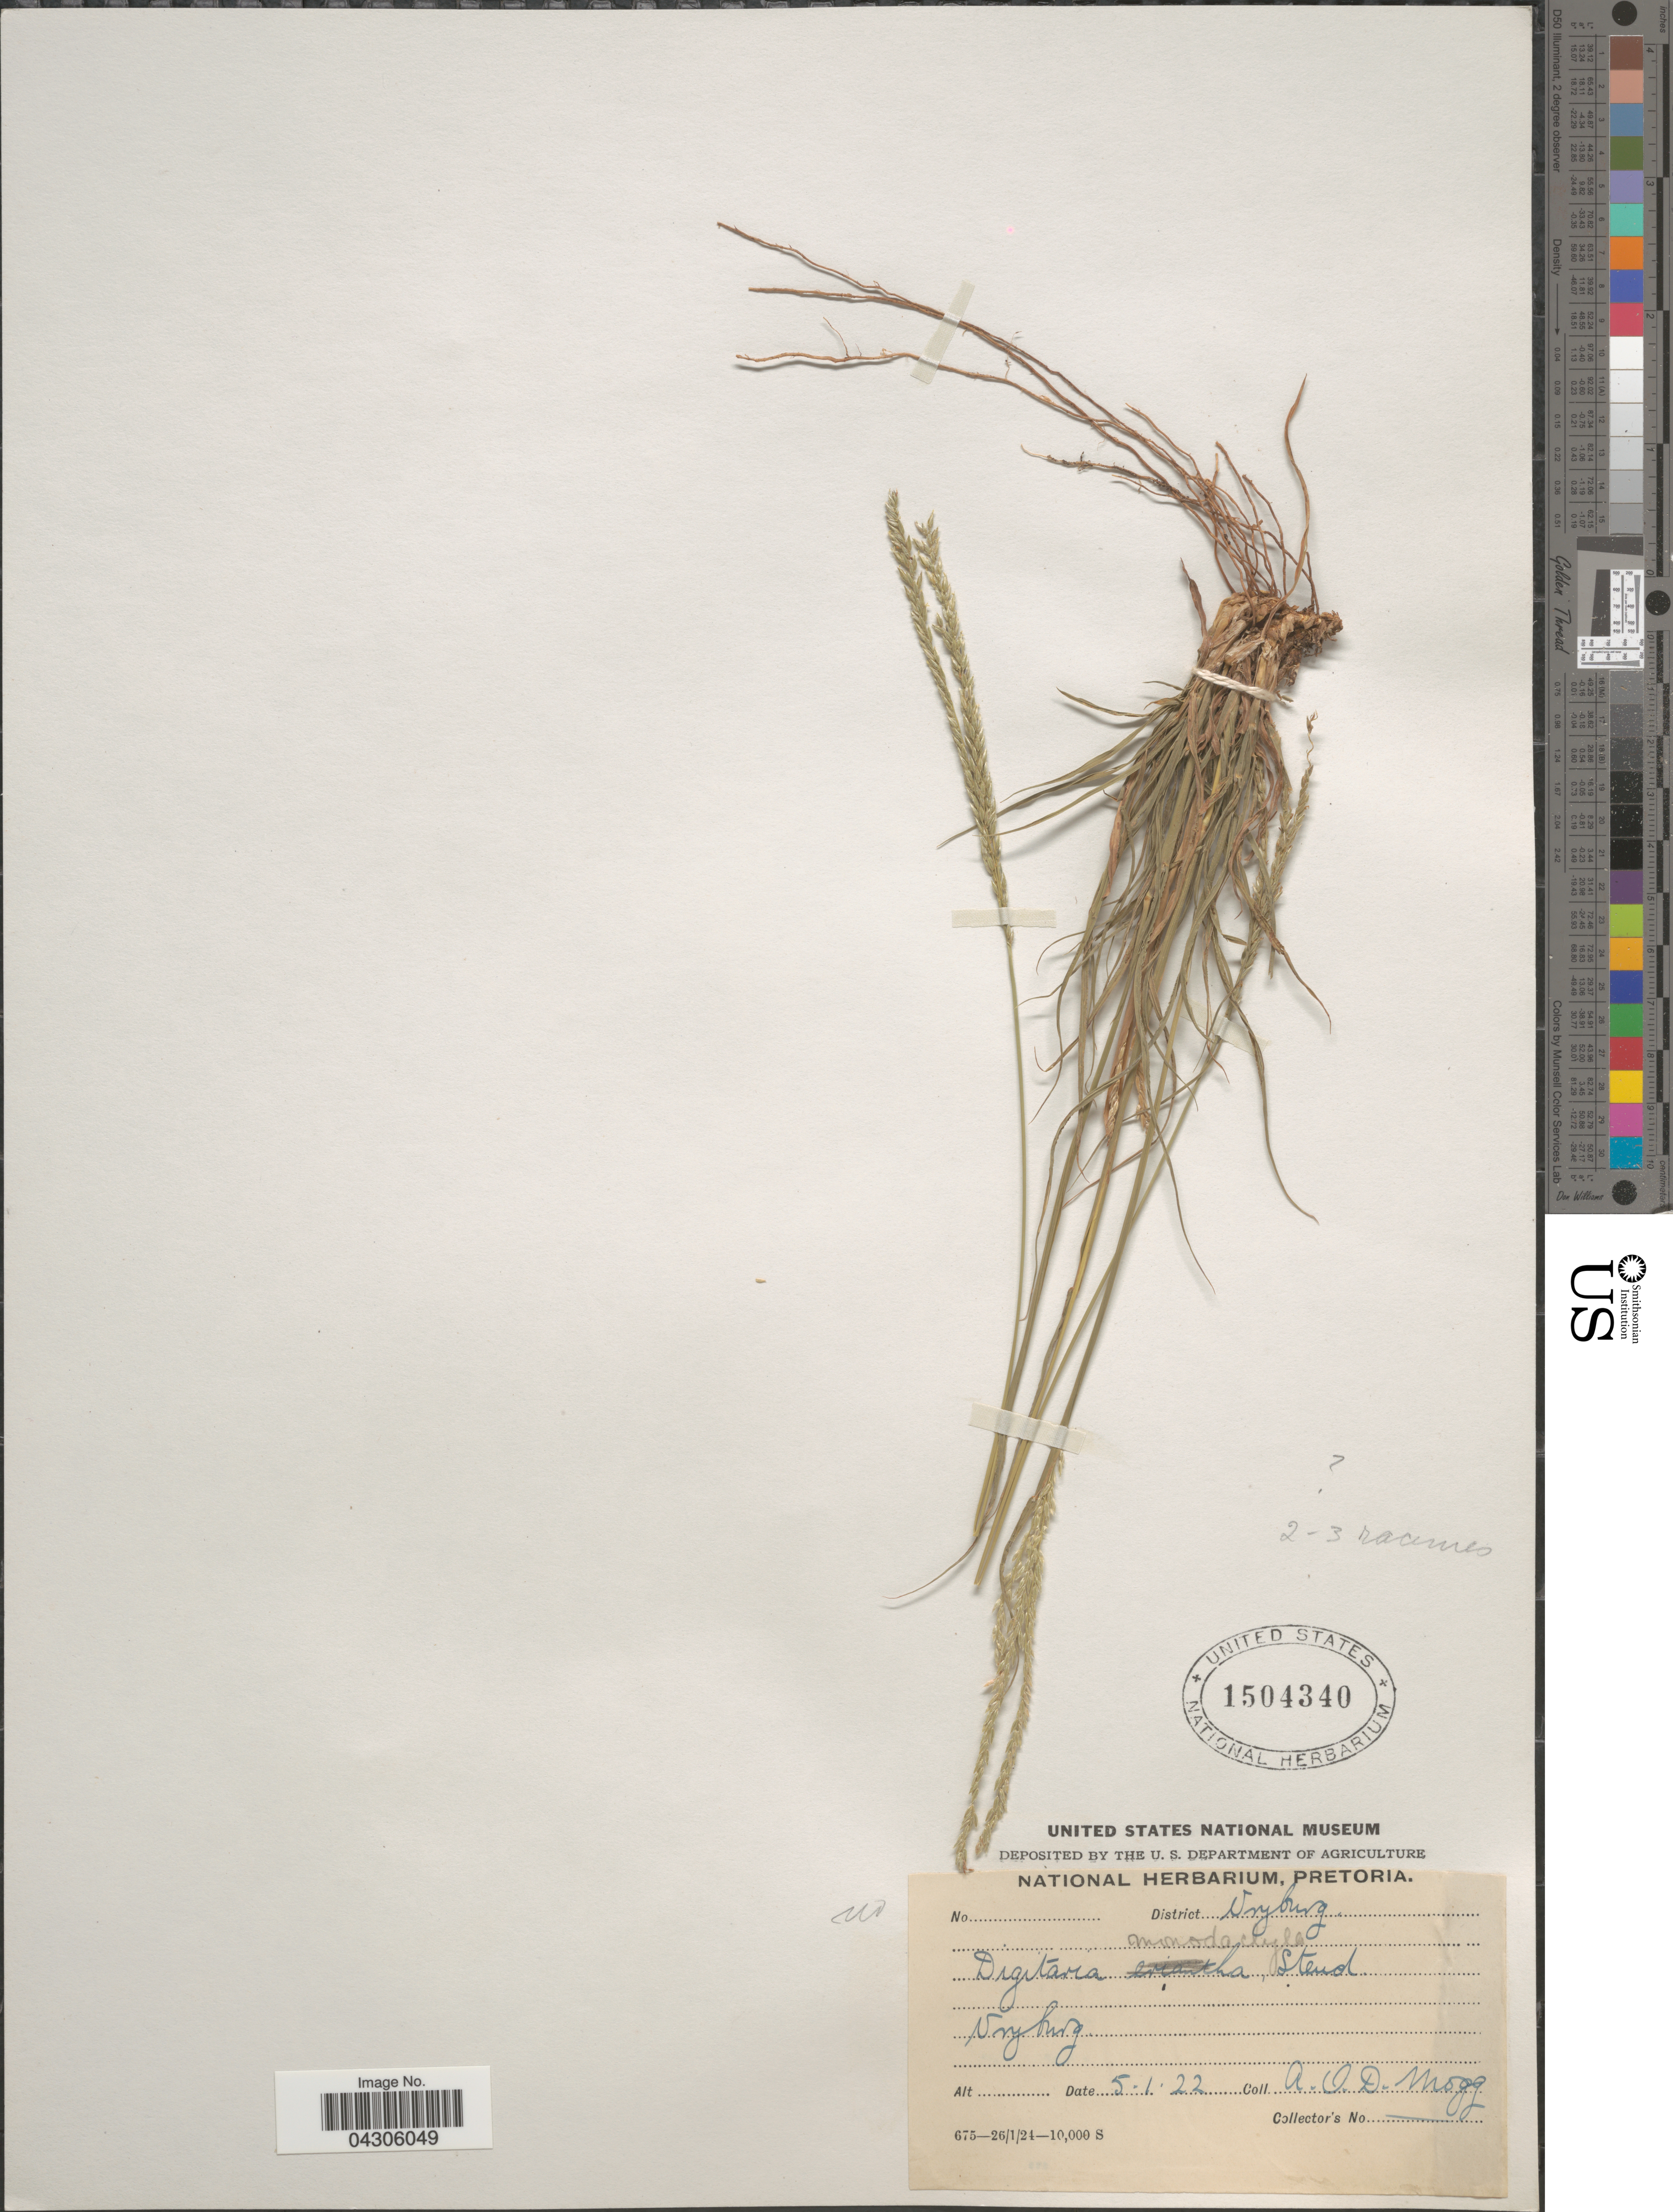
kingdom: Plantae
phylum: Tracheophyta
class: Liliopsida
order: Poales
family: Poaceae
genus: Digitaria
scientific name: Digitaria sp.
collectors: A. O. Mogg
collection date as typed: Transcribed d/m/y: 5/1/22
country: South Africa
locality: District Vrybyrg. Vryburg.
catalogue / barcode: US 1504340